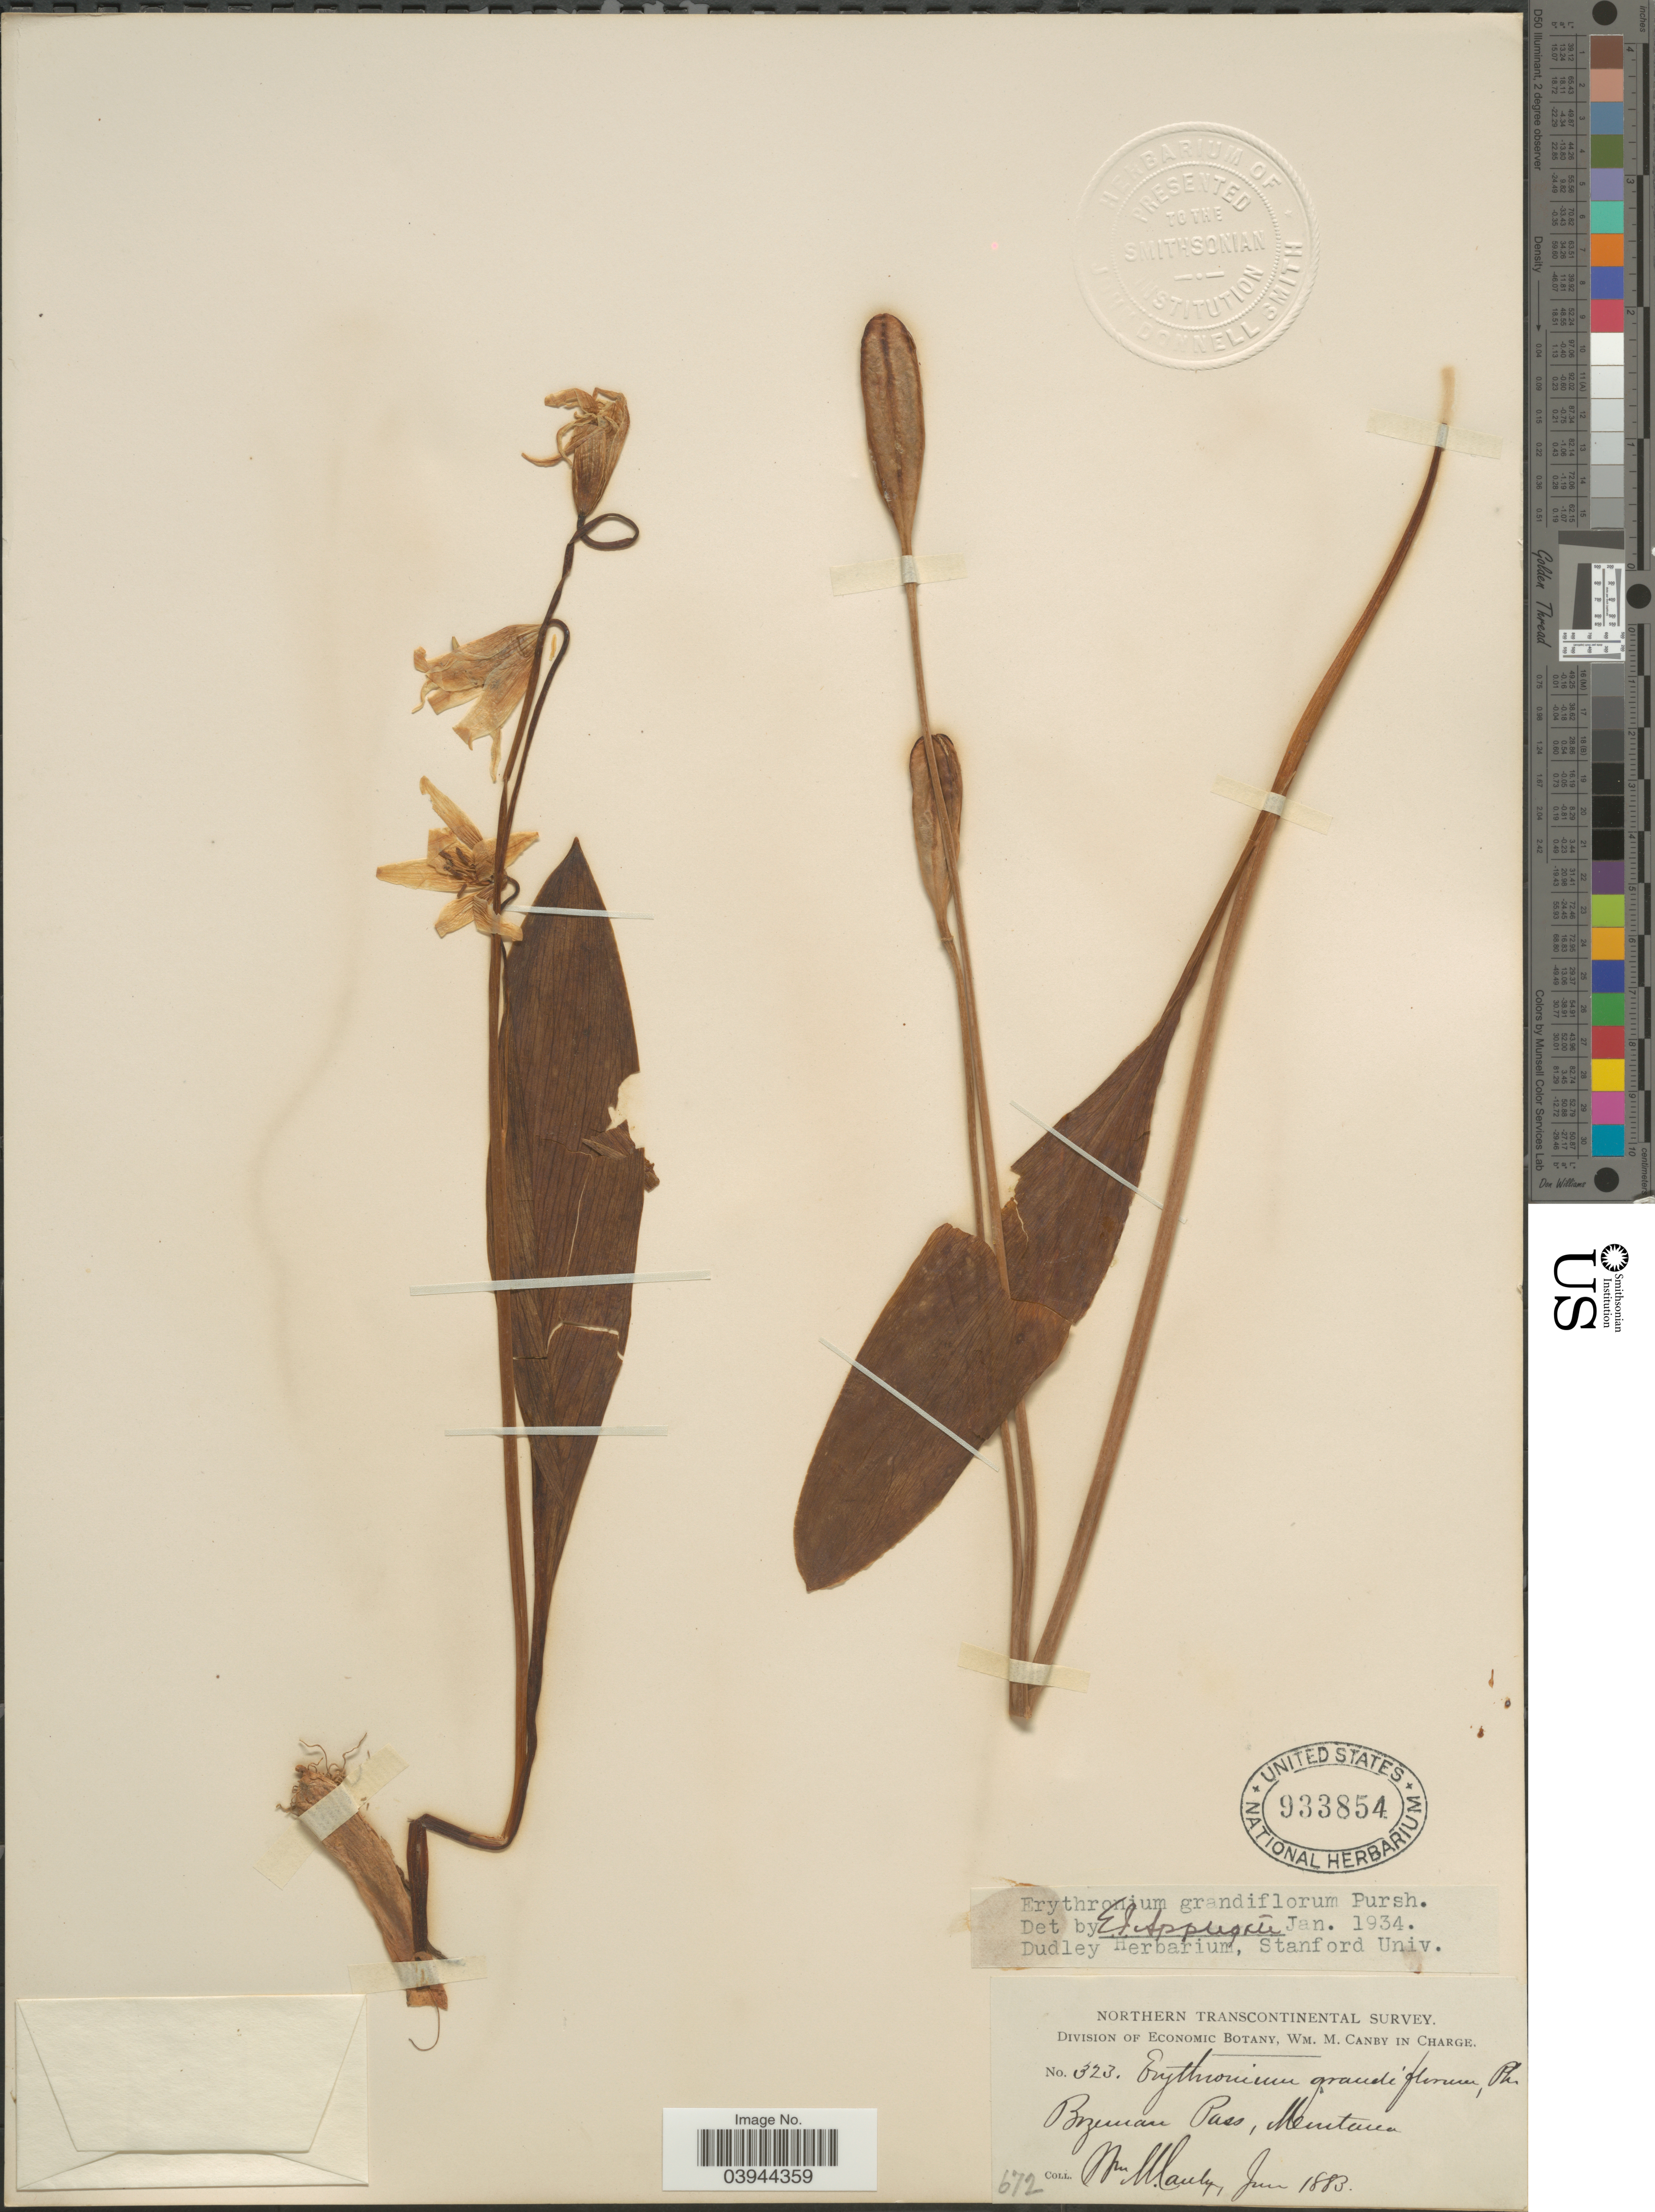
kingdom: Plantae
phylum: Tracheophyta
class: Liliopsida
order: Liliales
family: Liliaceae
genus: Erythronium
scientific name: Erythronium grandiflorum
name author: Pursh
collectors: W. M. Canby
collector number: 323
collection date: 1883-06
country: United States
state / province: Montana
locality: Northern Transcontinental Survey. Bozeman Pass.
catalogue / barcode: US 933854